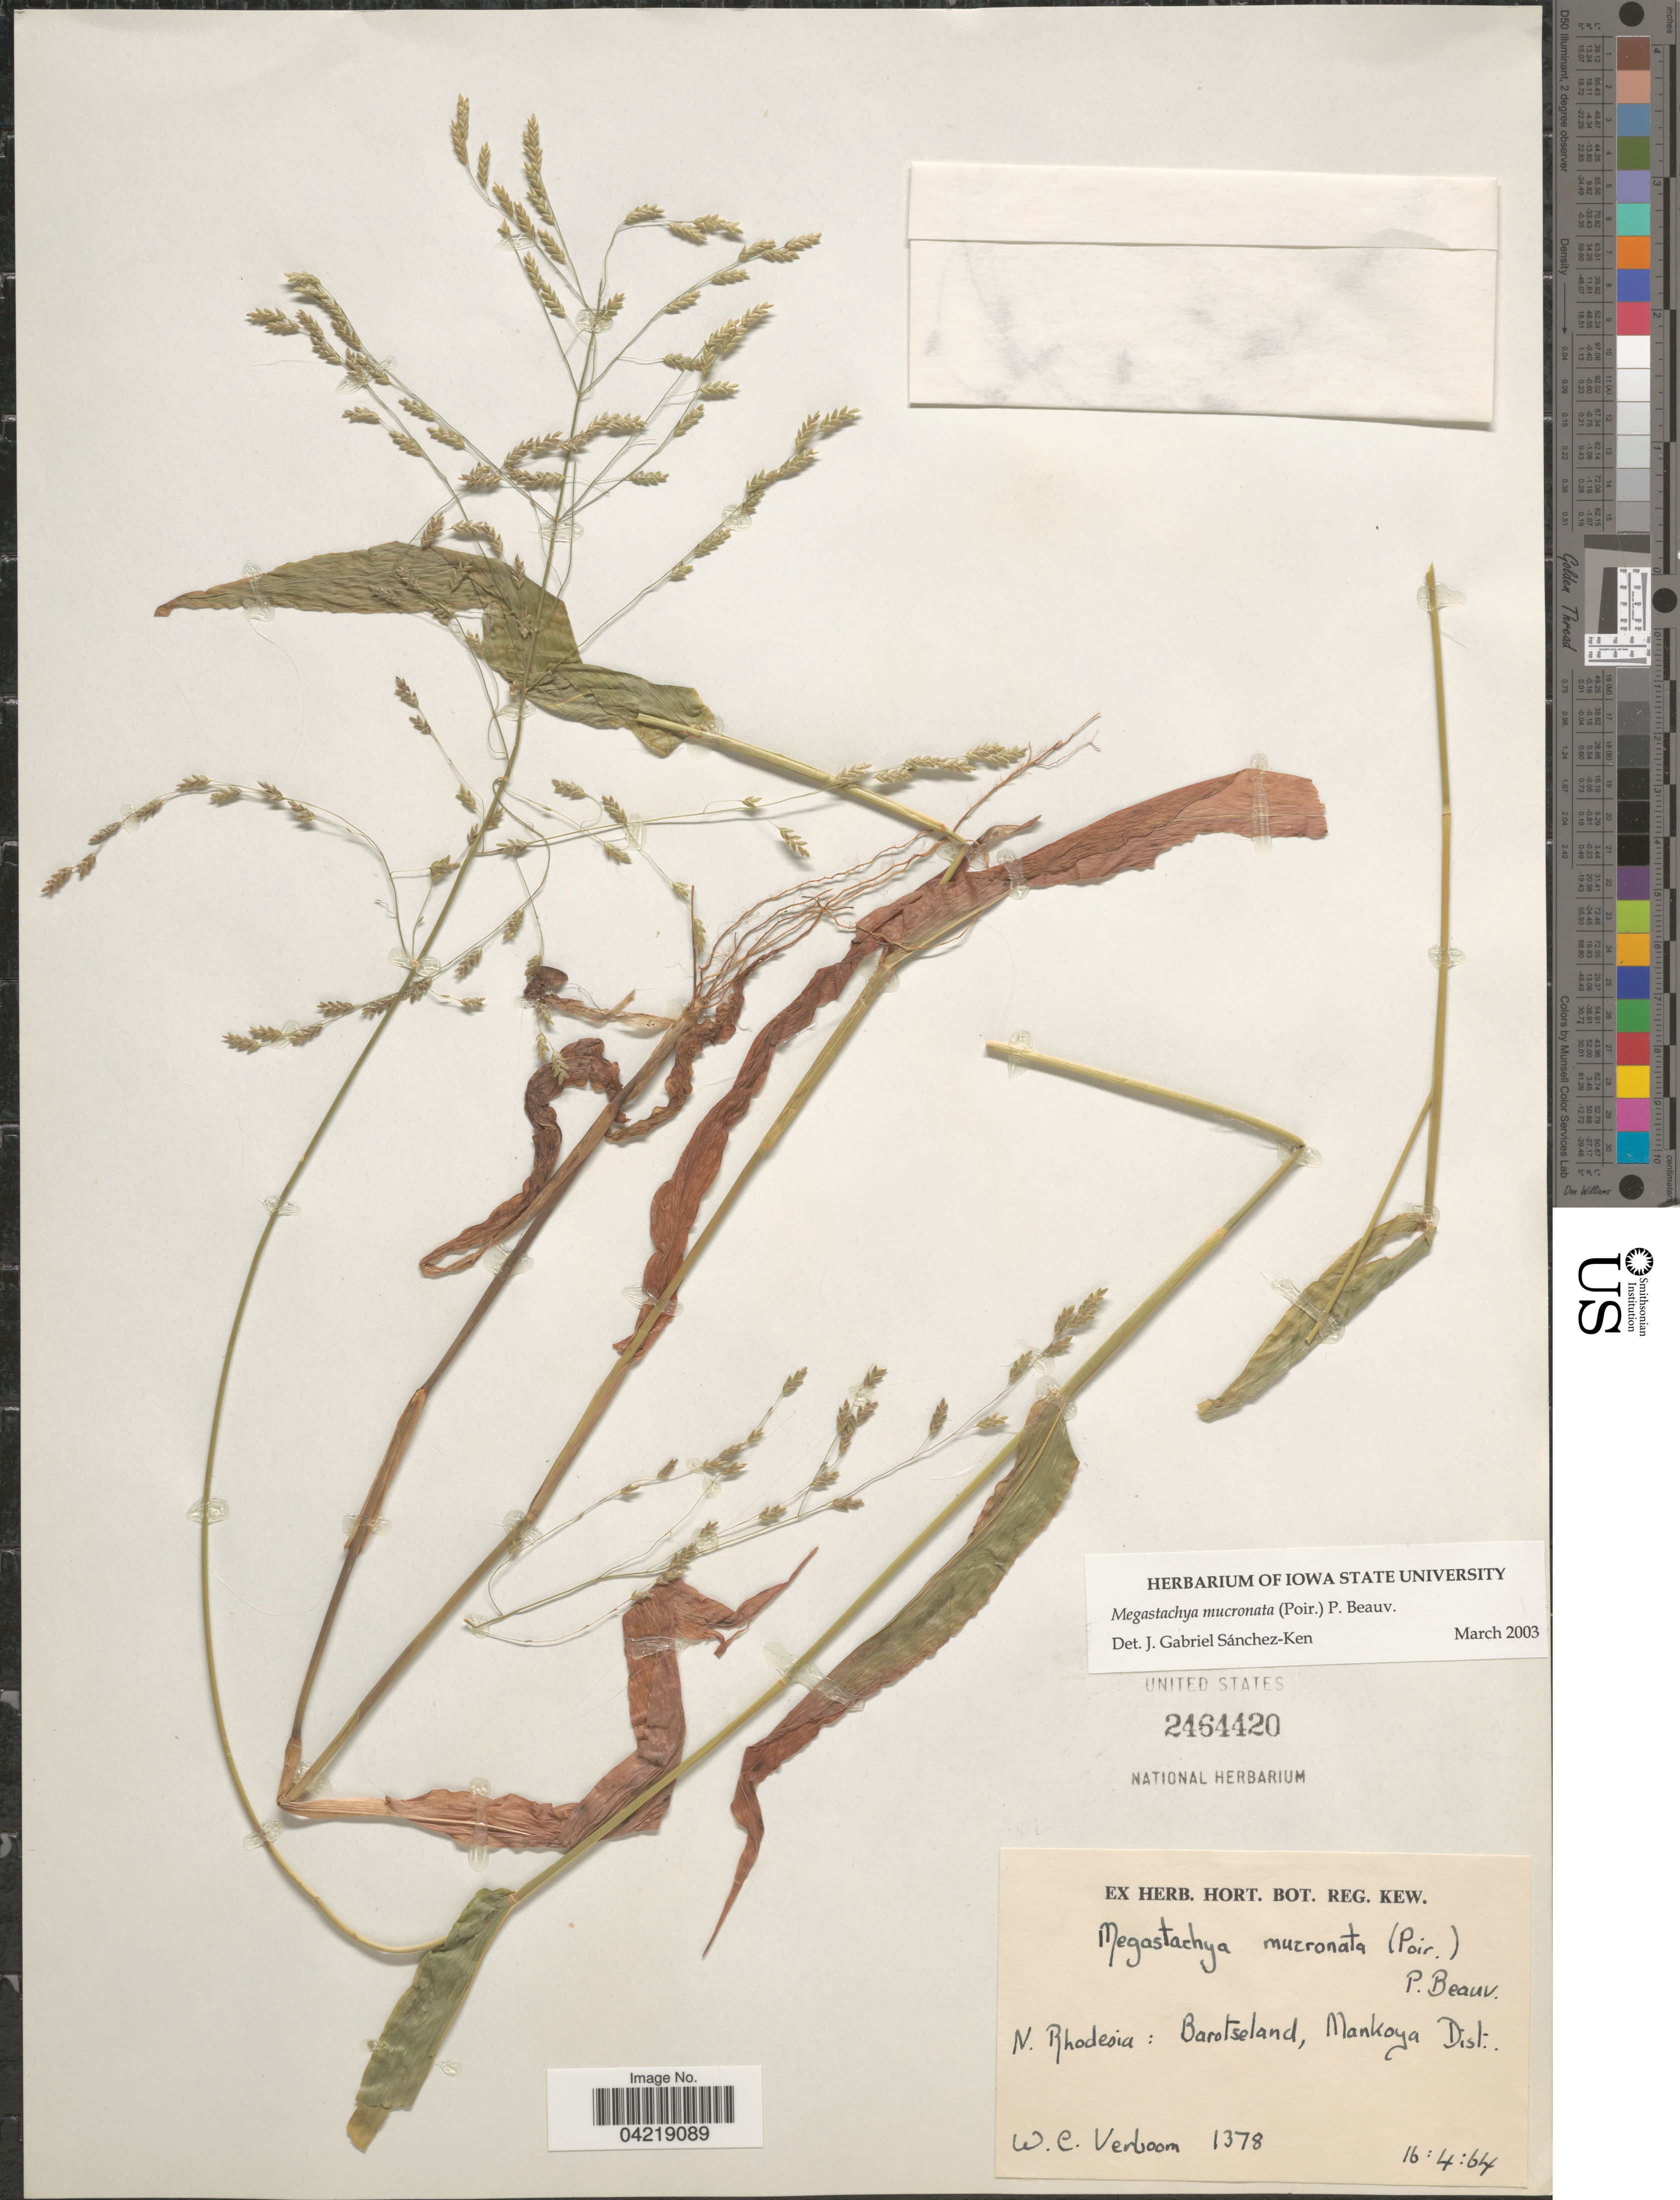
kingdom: Plantae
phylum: Tracheophyta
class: Liliopsida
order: Poales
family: Poaceae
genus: Megastachya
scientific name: Megastachya mucronata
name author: (Poir.) P. Beauv.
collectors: W. Verboom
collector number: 1378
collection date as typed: Transcribed d/m/y: 16/4/64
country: Zambia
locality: N. Rhodesia: Barotseland, Mankoya Dist.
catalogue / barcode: US 2464420